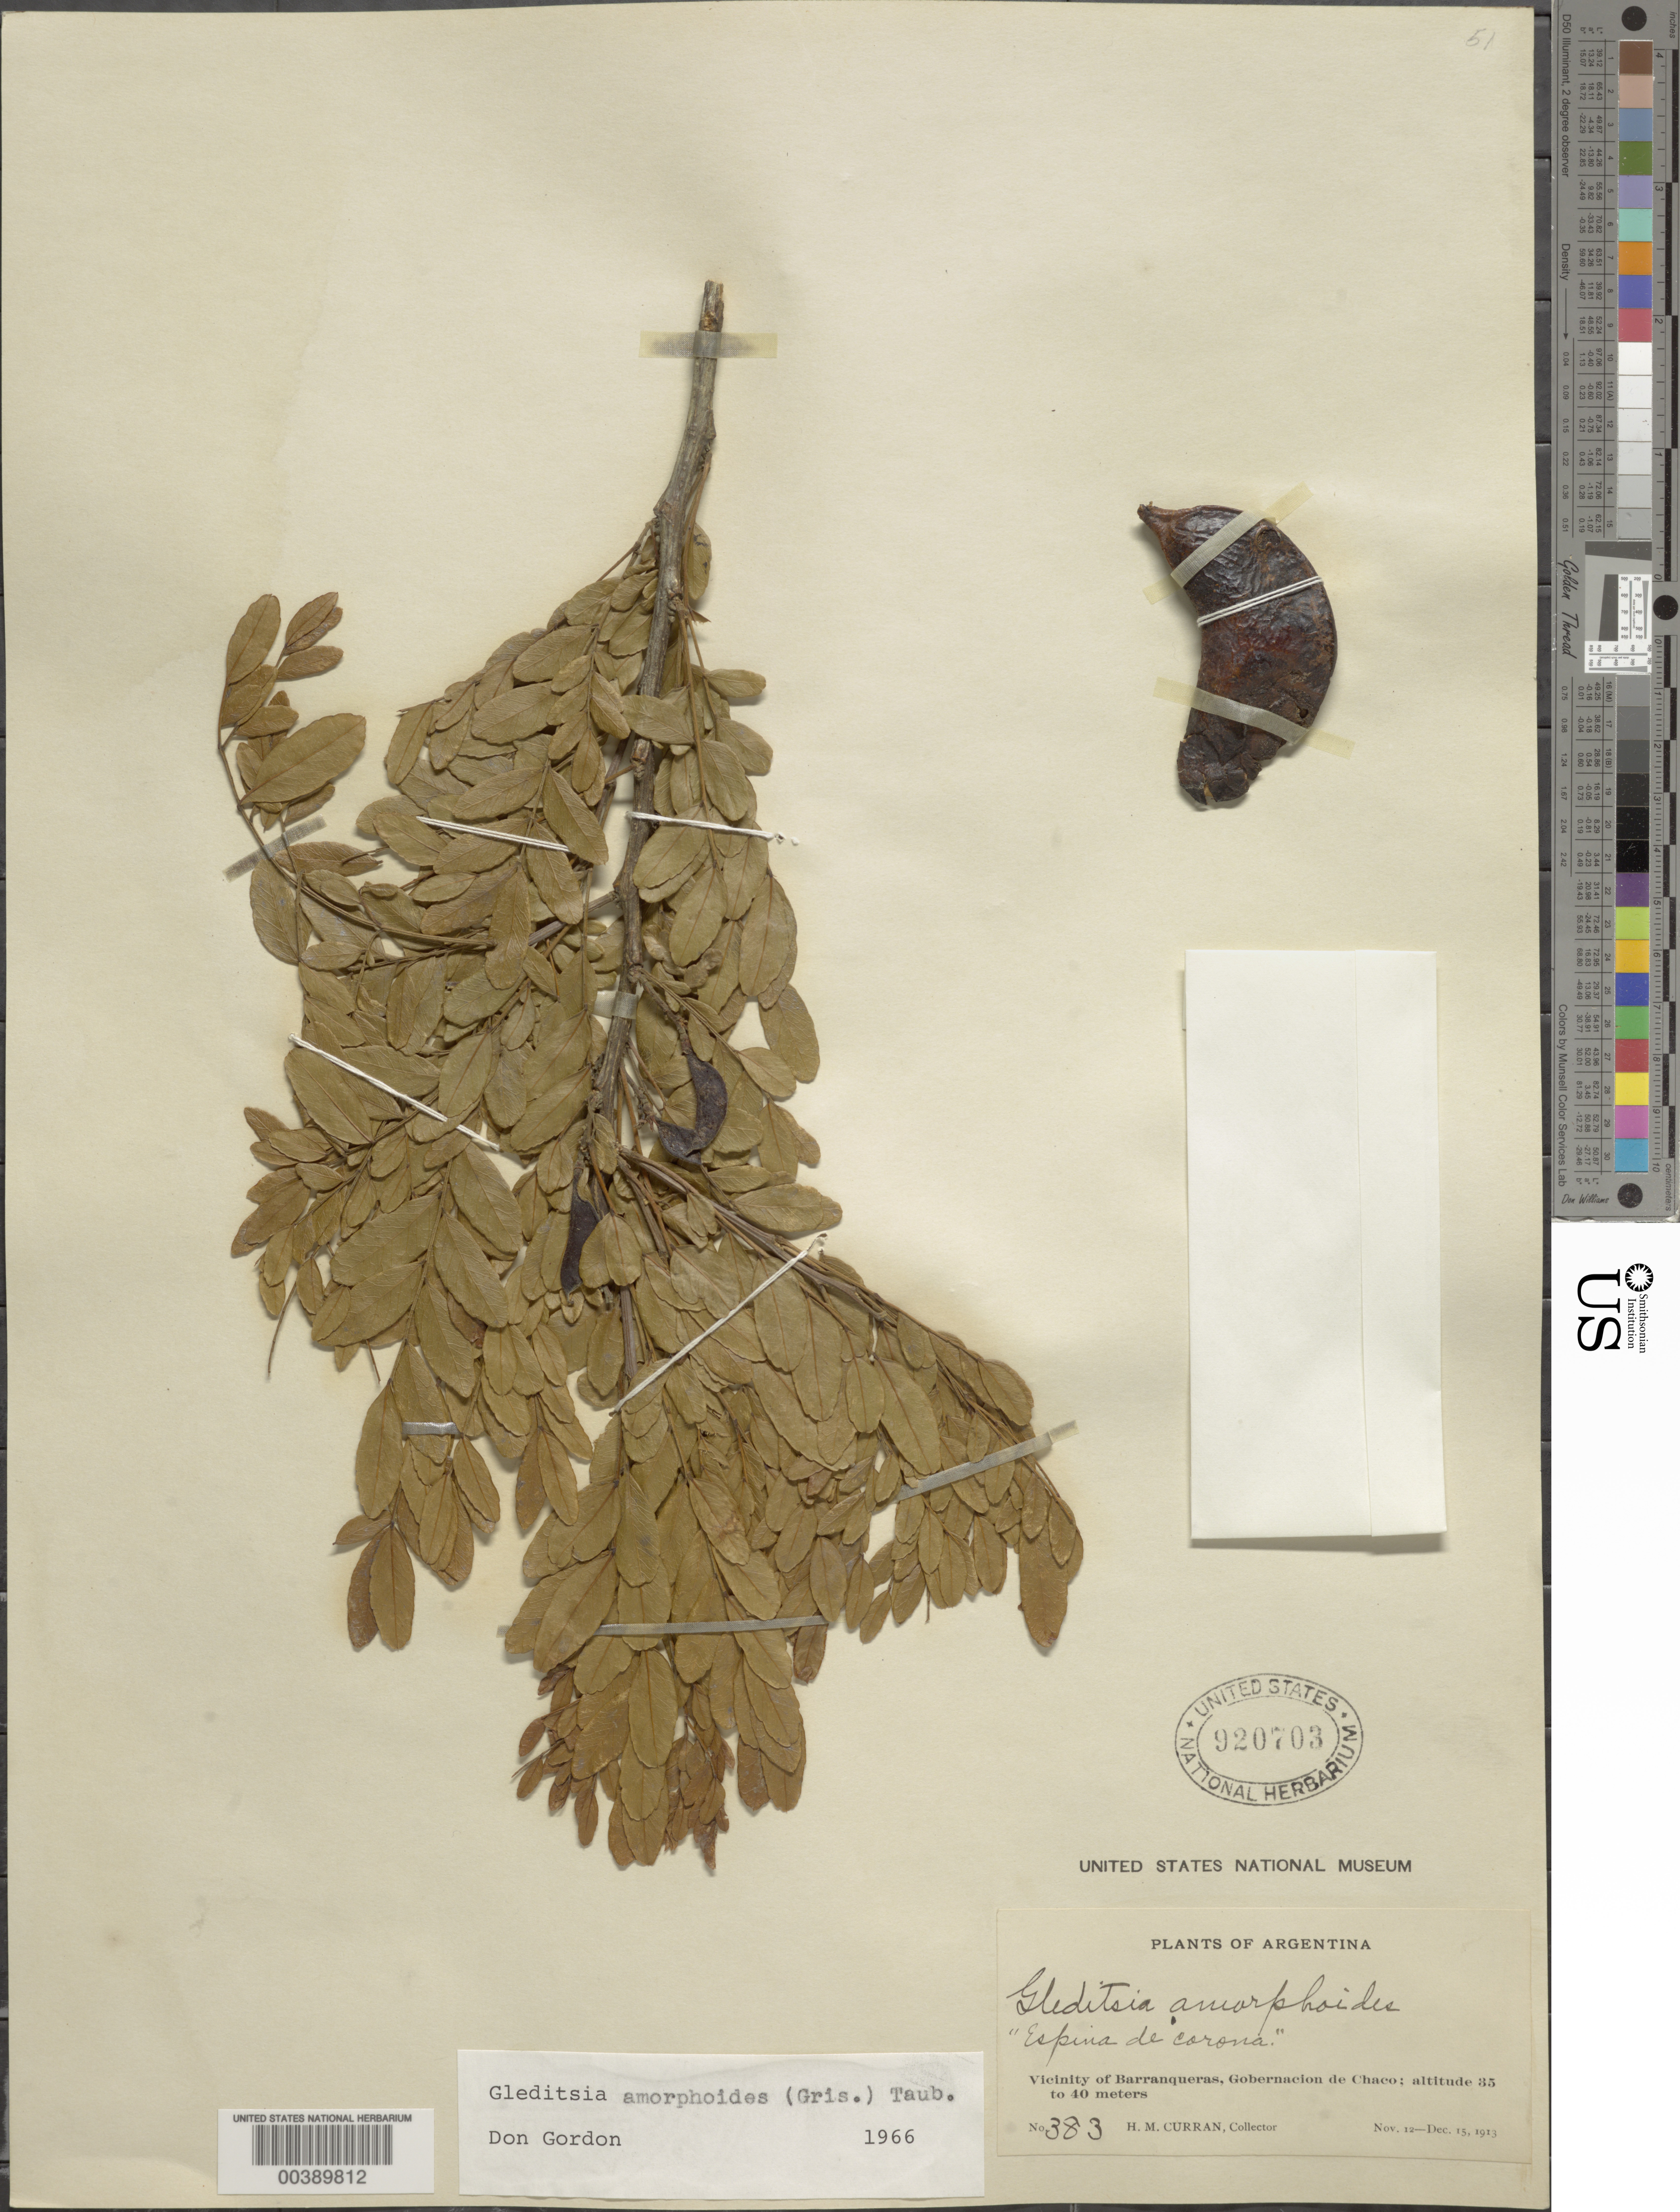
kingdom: Plantae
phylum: Tracheophyta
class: Magnoliopsida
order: Fabales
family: Fabaceae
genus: Gleditsia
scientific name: Gleditsia amorphoides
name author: (Griseb.) Taub.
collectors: H. M. Curran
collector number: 383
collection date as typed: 12 Nov 1913 to 15 Dec 1913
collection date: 1913-11-12/1913-12-15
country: Argentina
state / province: Chaco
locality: Vicinity of Barranqueras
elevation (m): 35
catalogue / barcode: US 920703